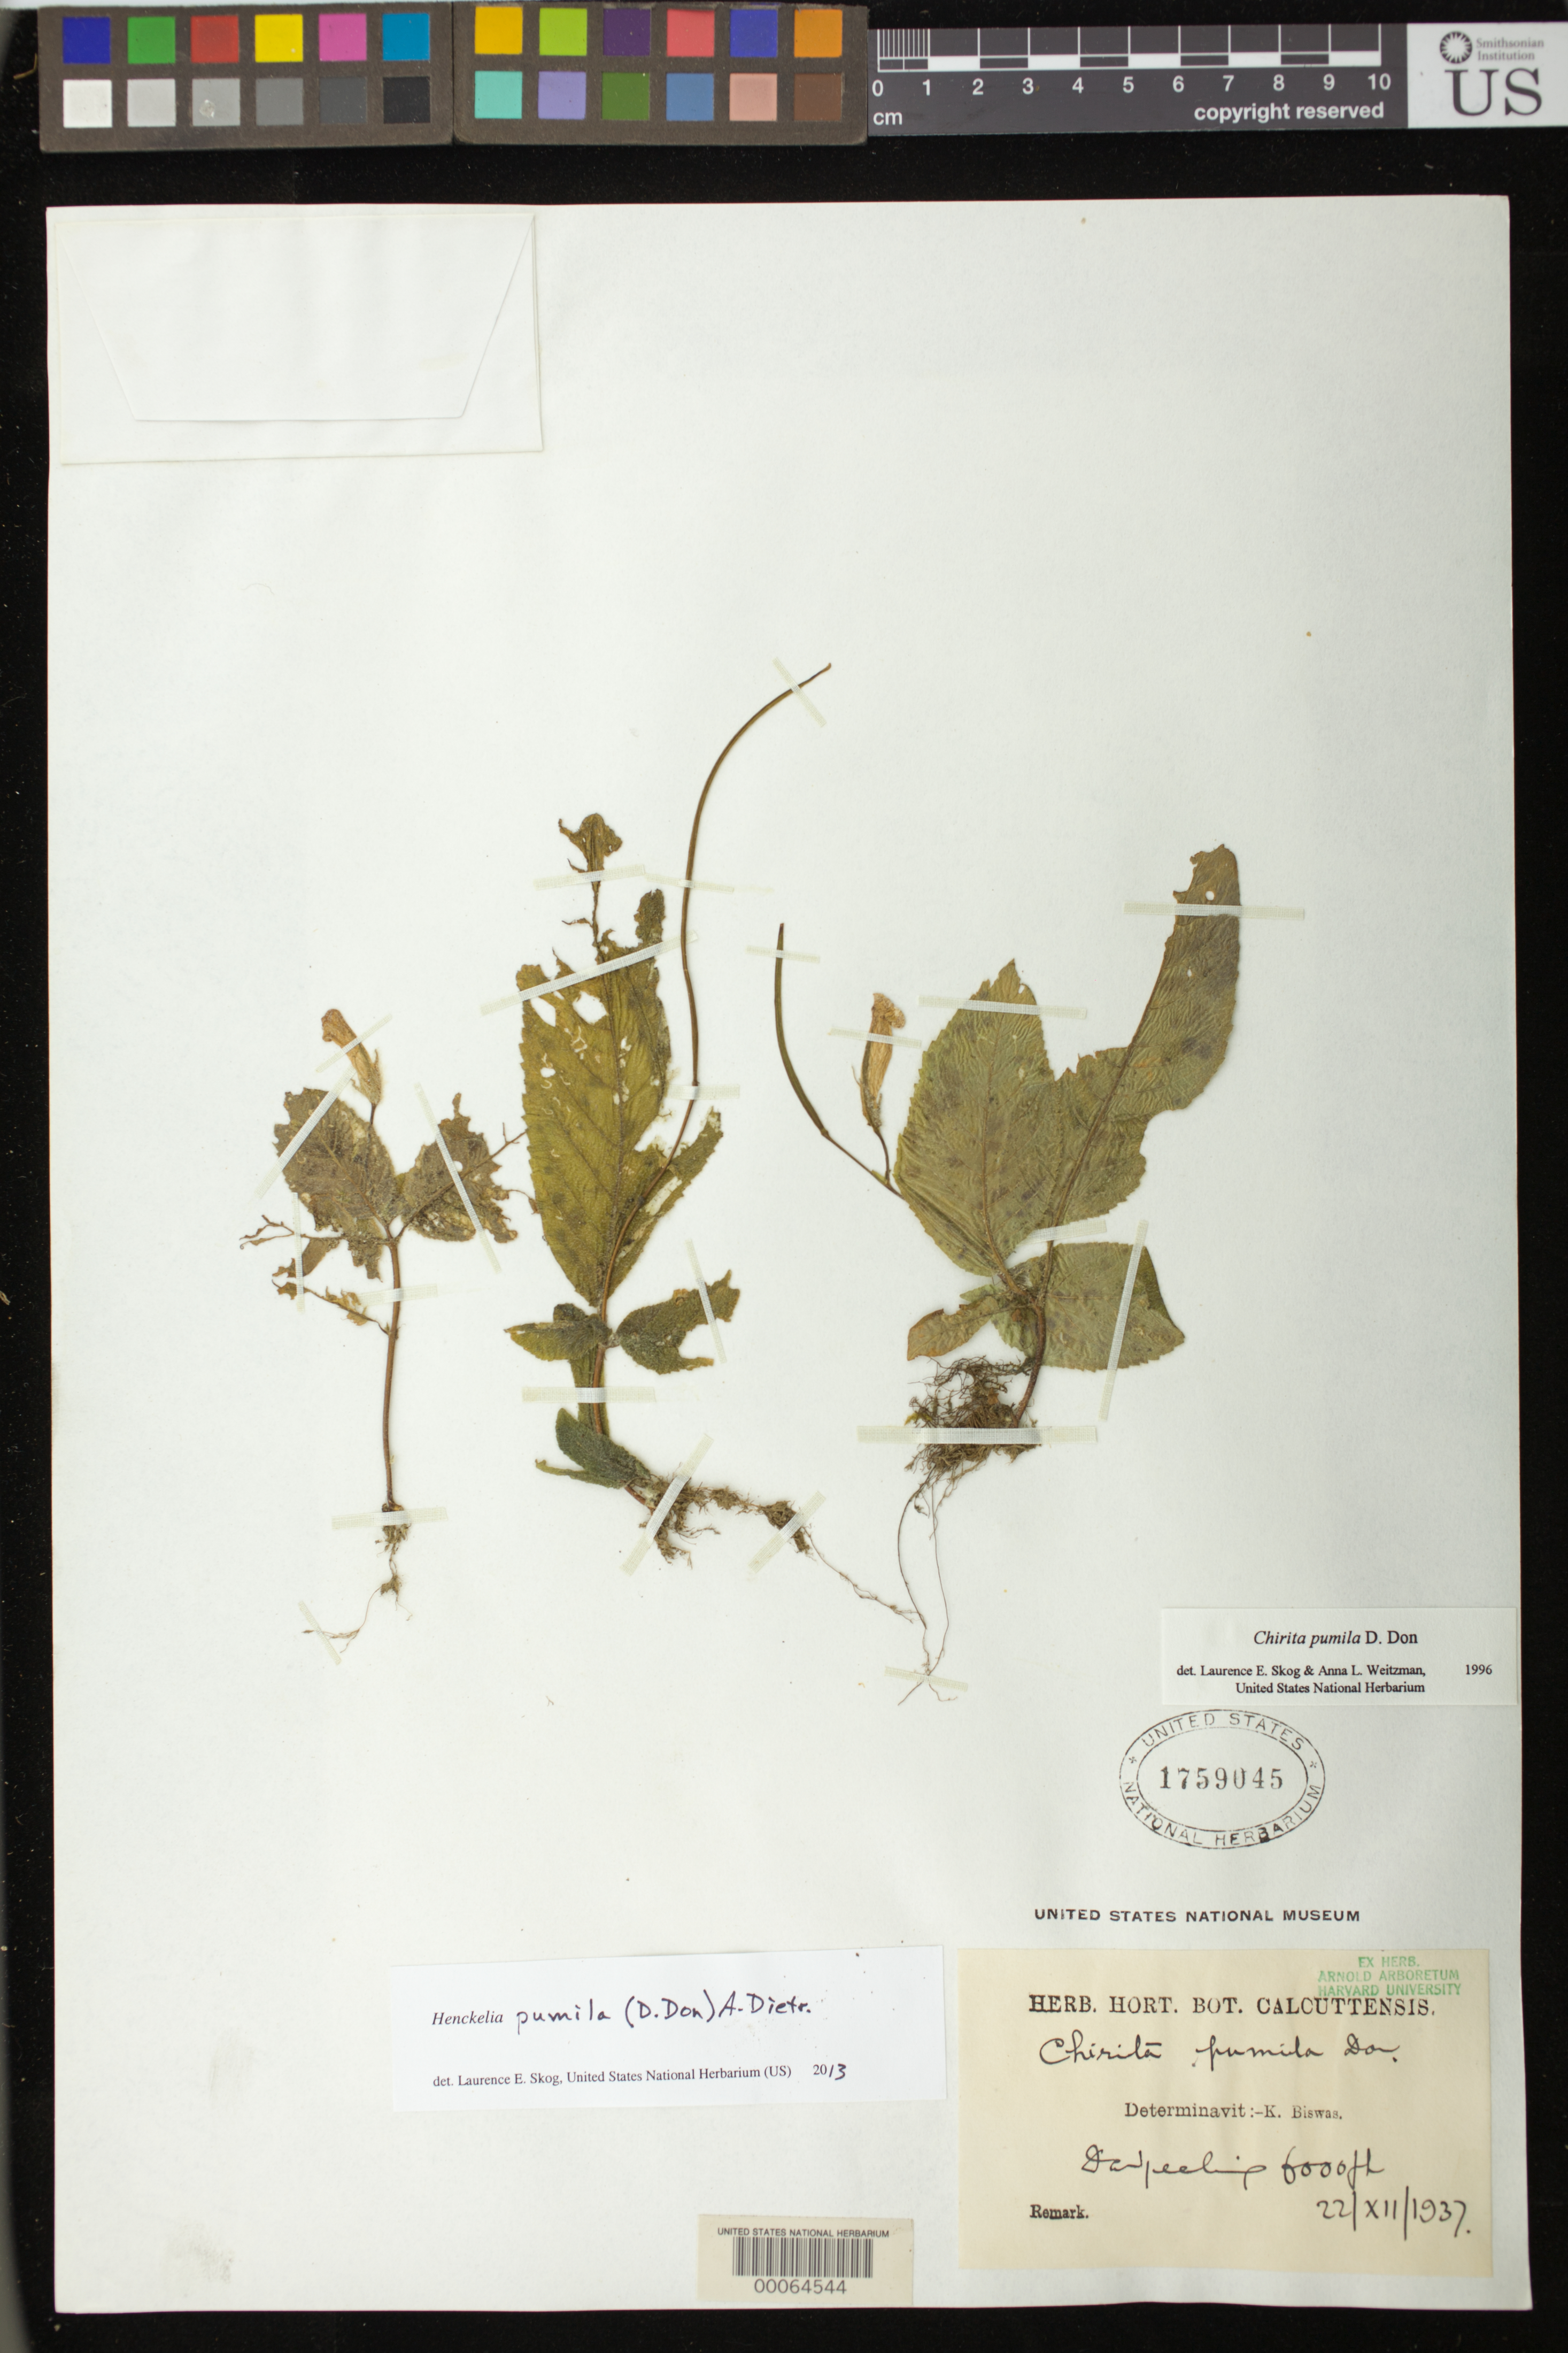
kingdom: Plantae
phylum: Tracheophyta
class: Magnoliopsida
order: Lamiales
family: Gesneriaceae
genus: Henckelia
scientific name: Henckelia pumila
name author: (D. Don) A. Dietr.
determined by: Skog, Laurence E.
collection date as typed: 22 Dec 1937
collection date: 1937-12-22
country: India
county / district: Darjeeling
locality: Darjeeling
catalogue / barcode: US 1759045